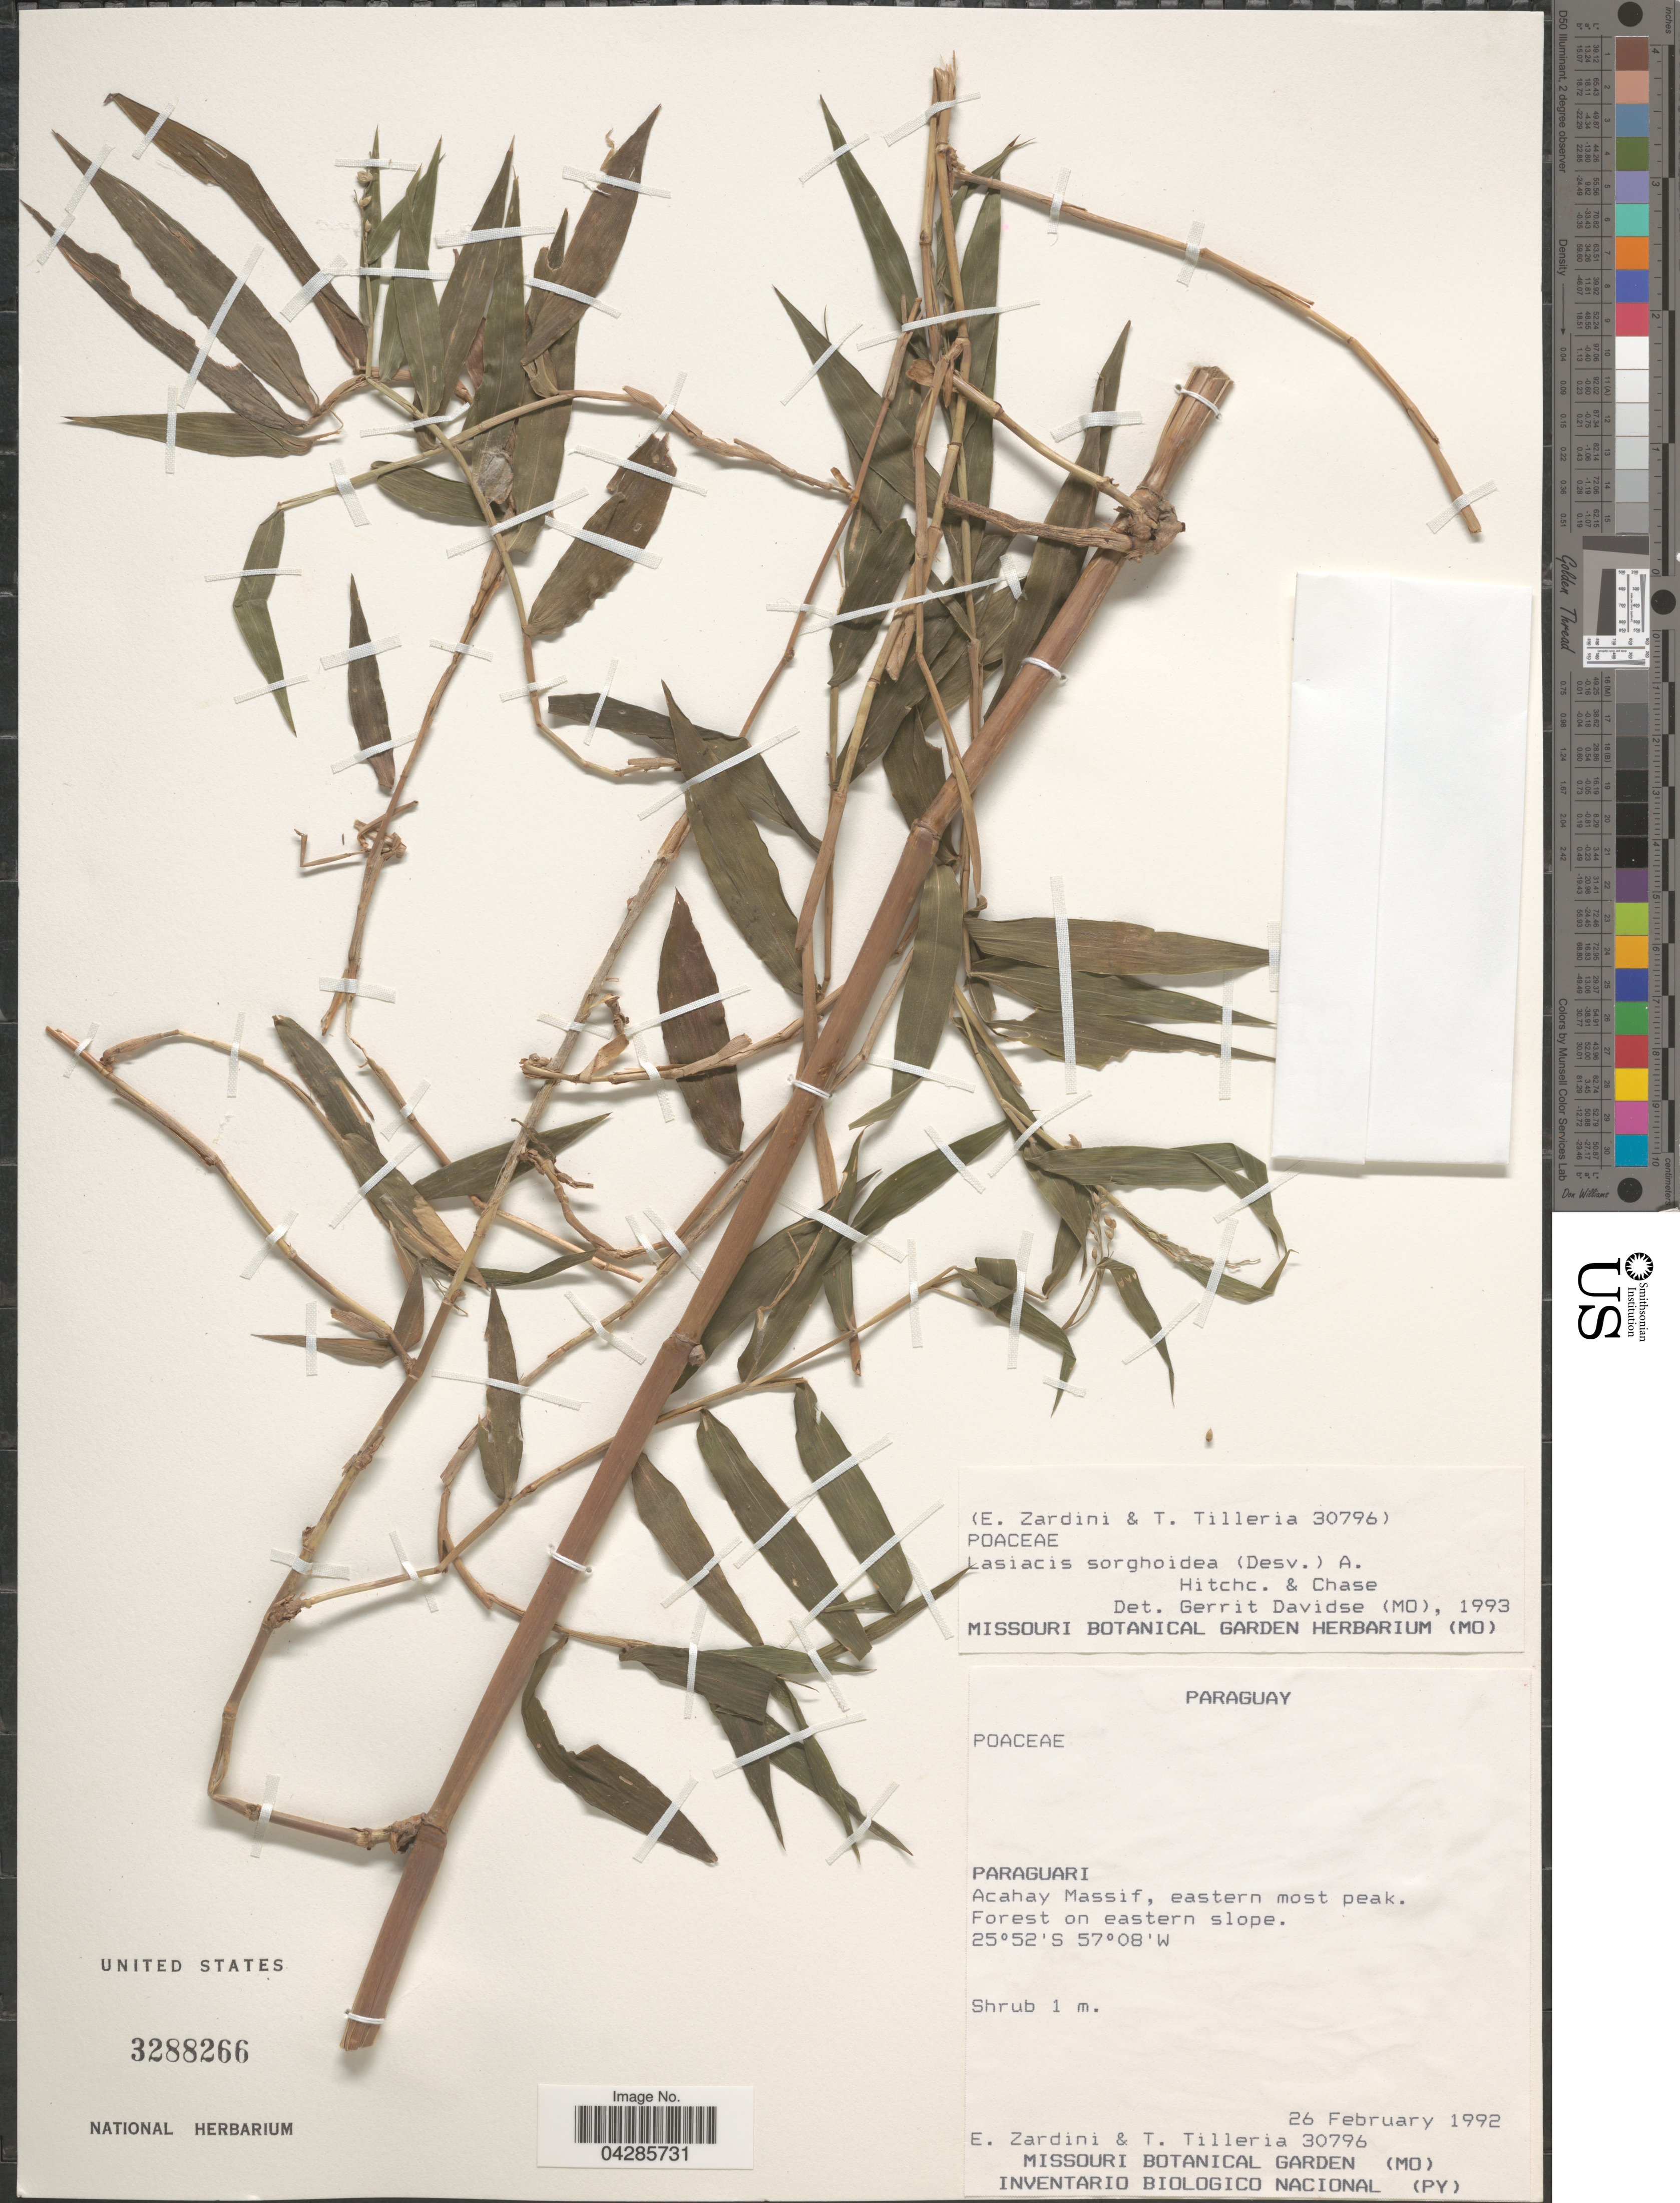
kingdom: Plantae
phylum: Tracheophyta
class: Liliopsida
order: Poales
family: Poaceae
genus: Lasiacis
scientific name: Lasiacis sorghoidea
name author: (Desv. ex Ham.) Hitchc. & Chase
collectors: E. Zardini & T. Tilleria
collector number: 30796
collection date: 1992-02-26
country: Paraguay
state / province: Paraguari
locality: Acahay Massif, eastern most peak. Forest on eastern slope.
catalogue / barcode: US 3288266